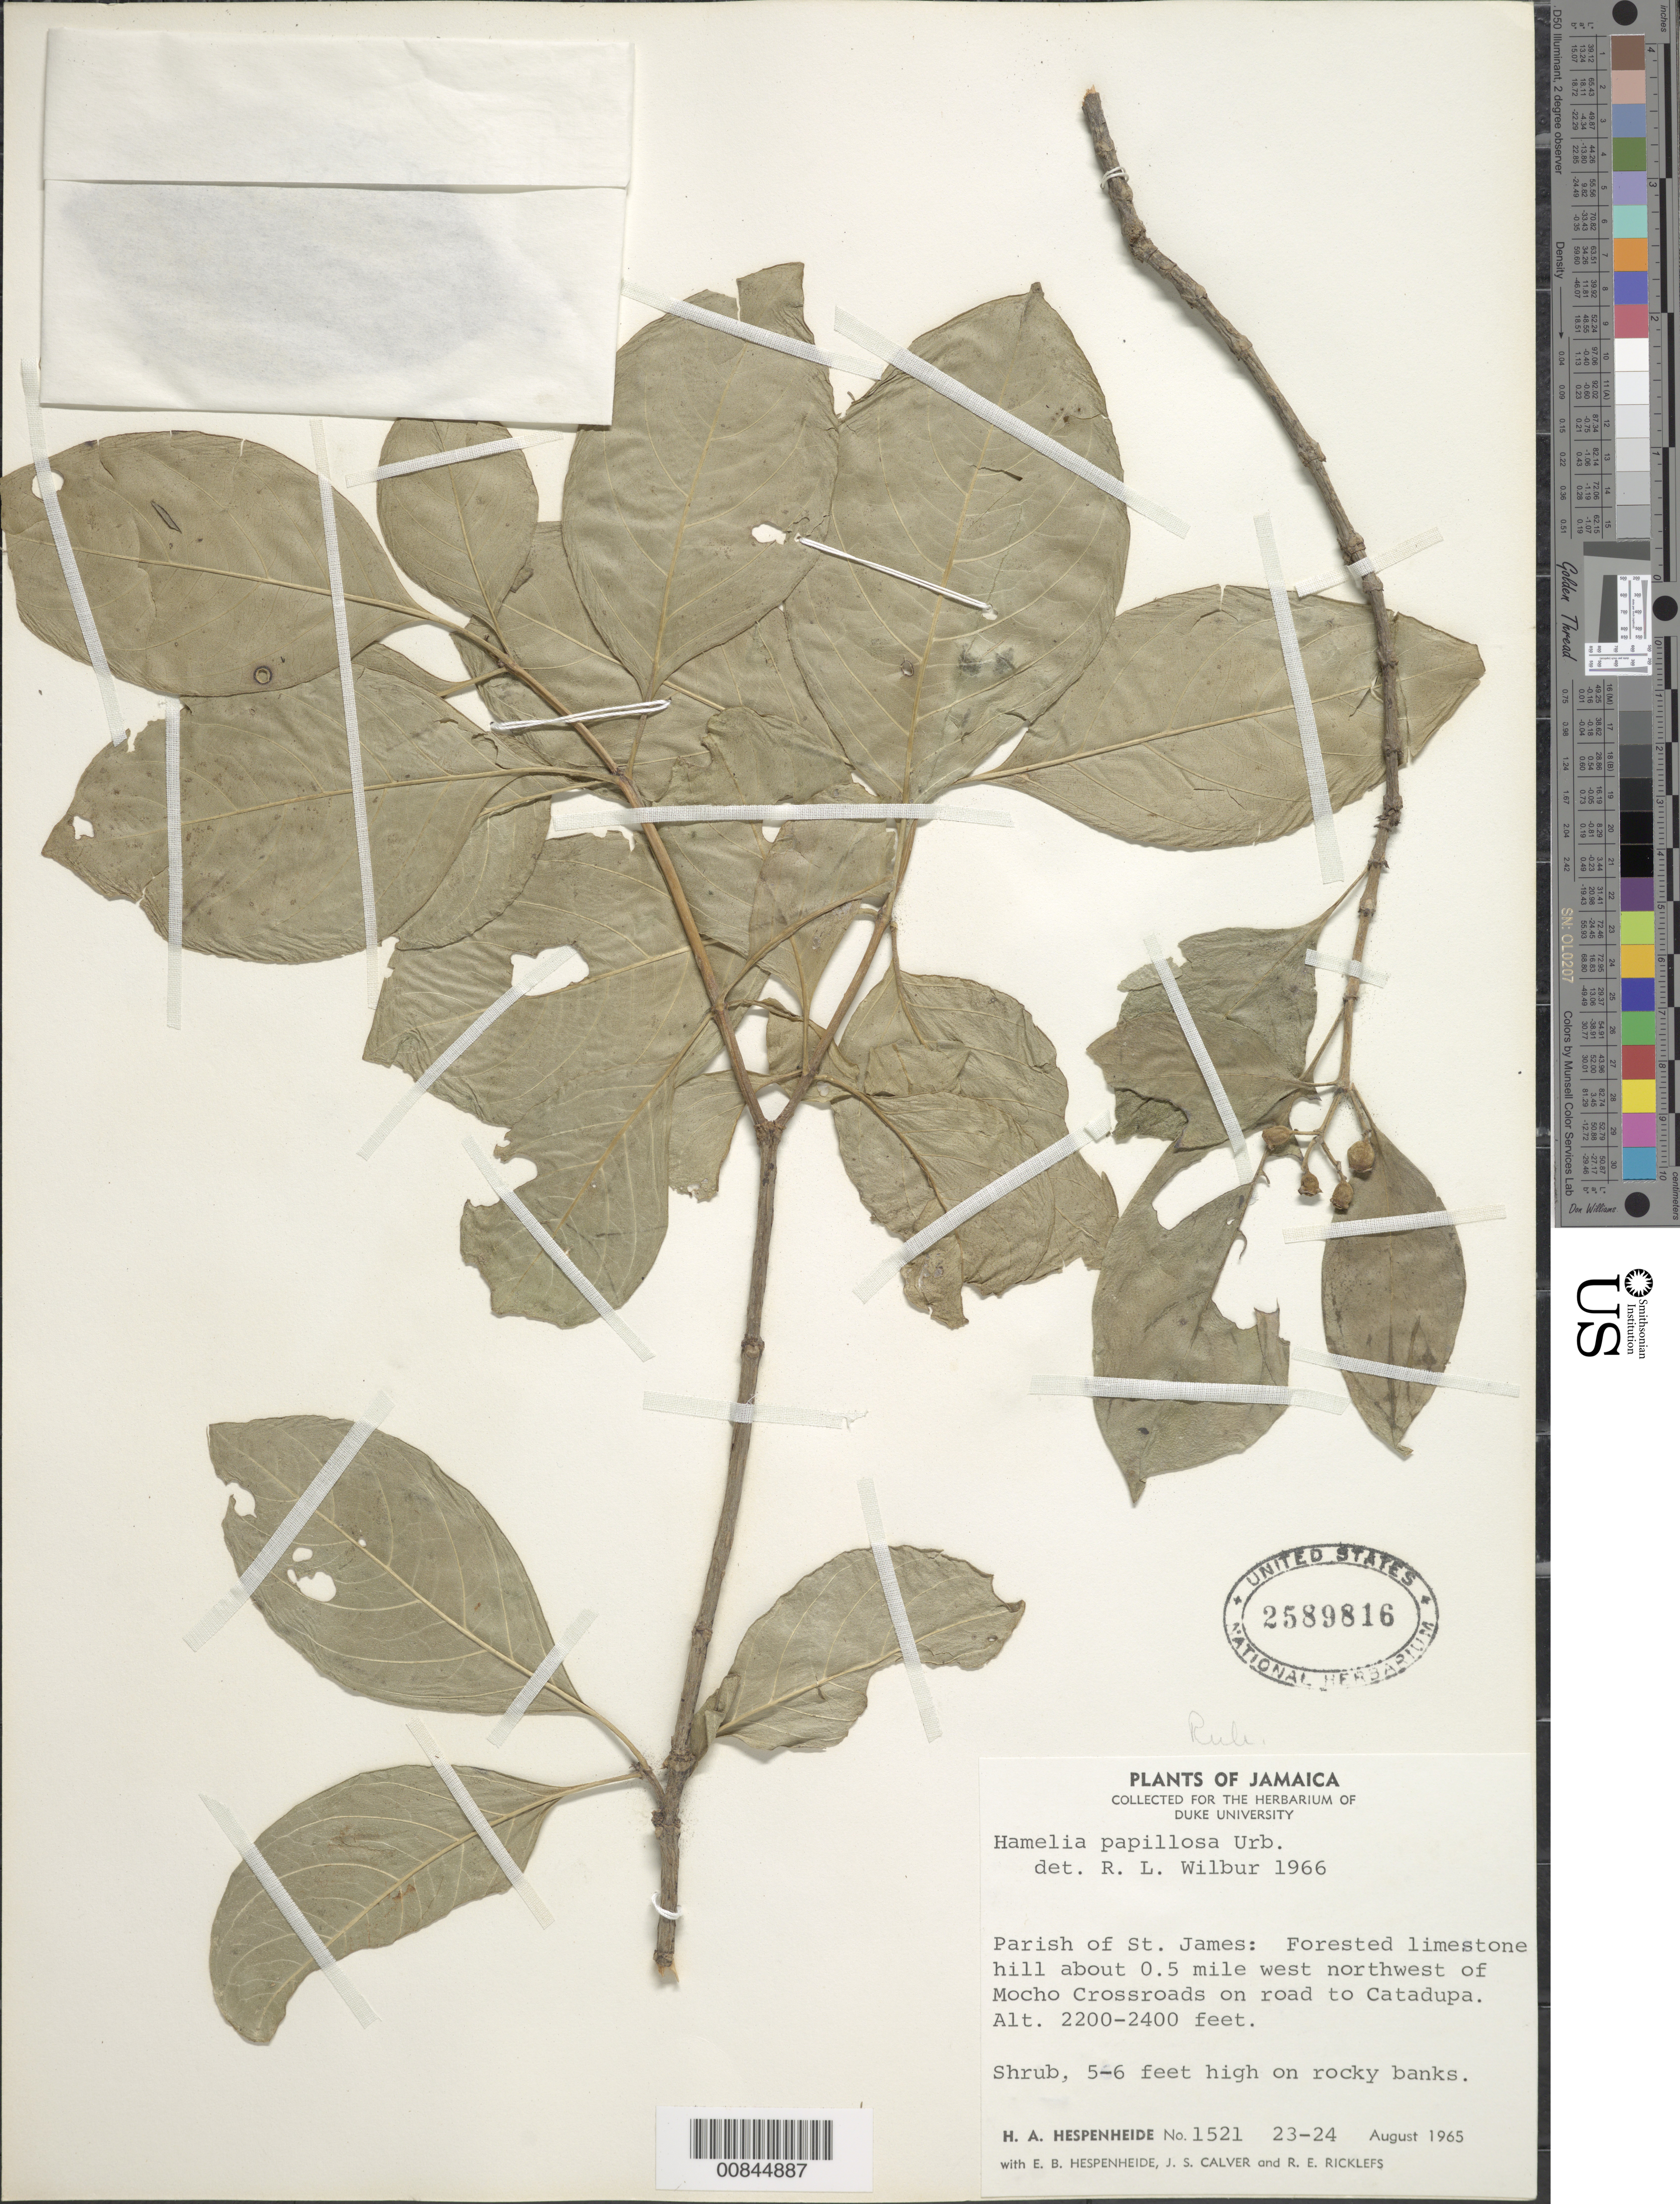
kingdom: Plantae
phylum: Tracheophyta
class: Magnoliopsida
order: Gentianales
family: Rubiaceae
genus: Hamelia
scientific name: Hamelia papillosa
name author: Urb.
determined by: Wilbur, R. L.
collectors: H. A. Hespenheide, E. Hespenheide, J. Calver & R. Ricklefs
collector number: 1521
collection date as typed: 23 Aug 1965 to 24 Aug 1965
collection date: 1965-08-23/1965-08-24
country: Jamaica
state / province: Saint James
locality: Hill about 0.5 mile west-northwest of Mocho Crossroads, on road to Catadupa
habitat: Forested limestone hill, on rocky banks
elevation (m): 671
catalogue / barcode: US 2589816